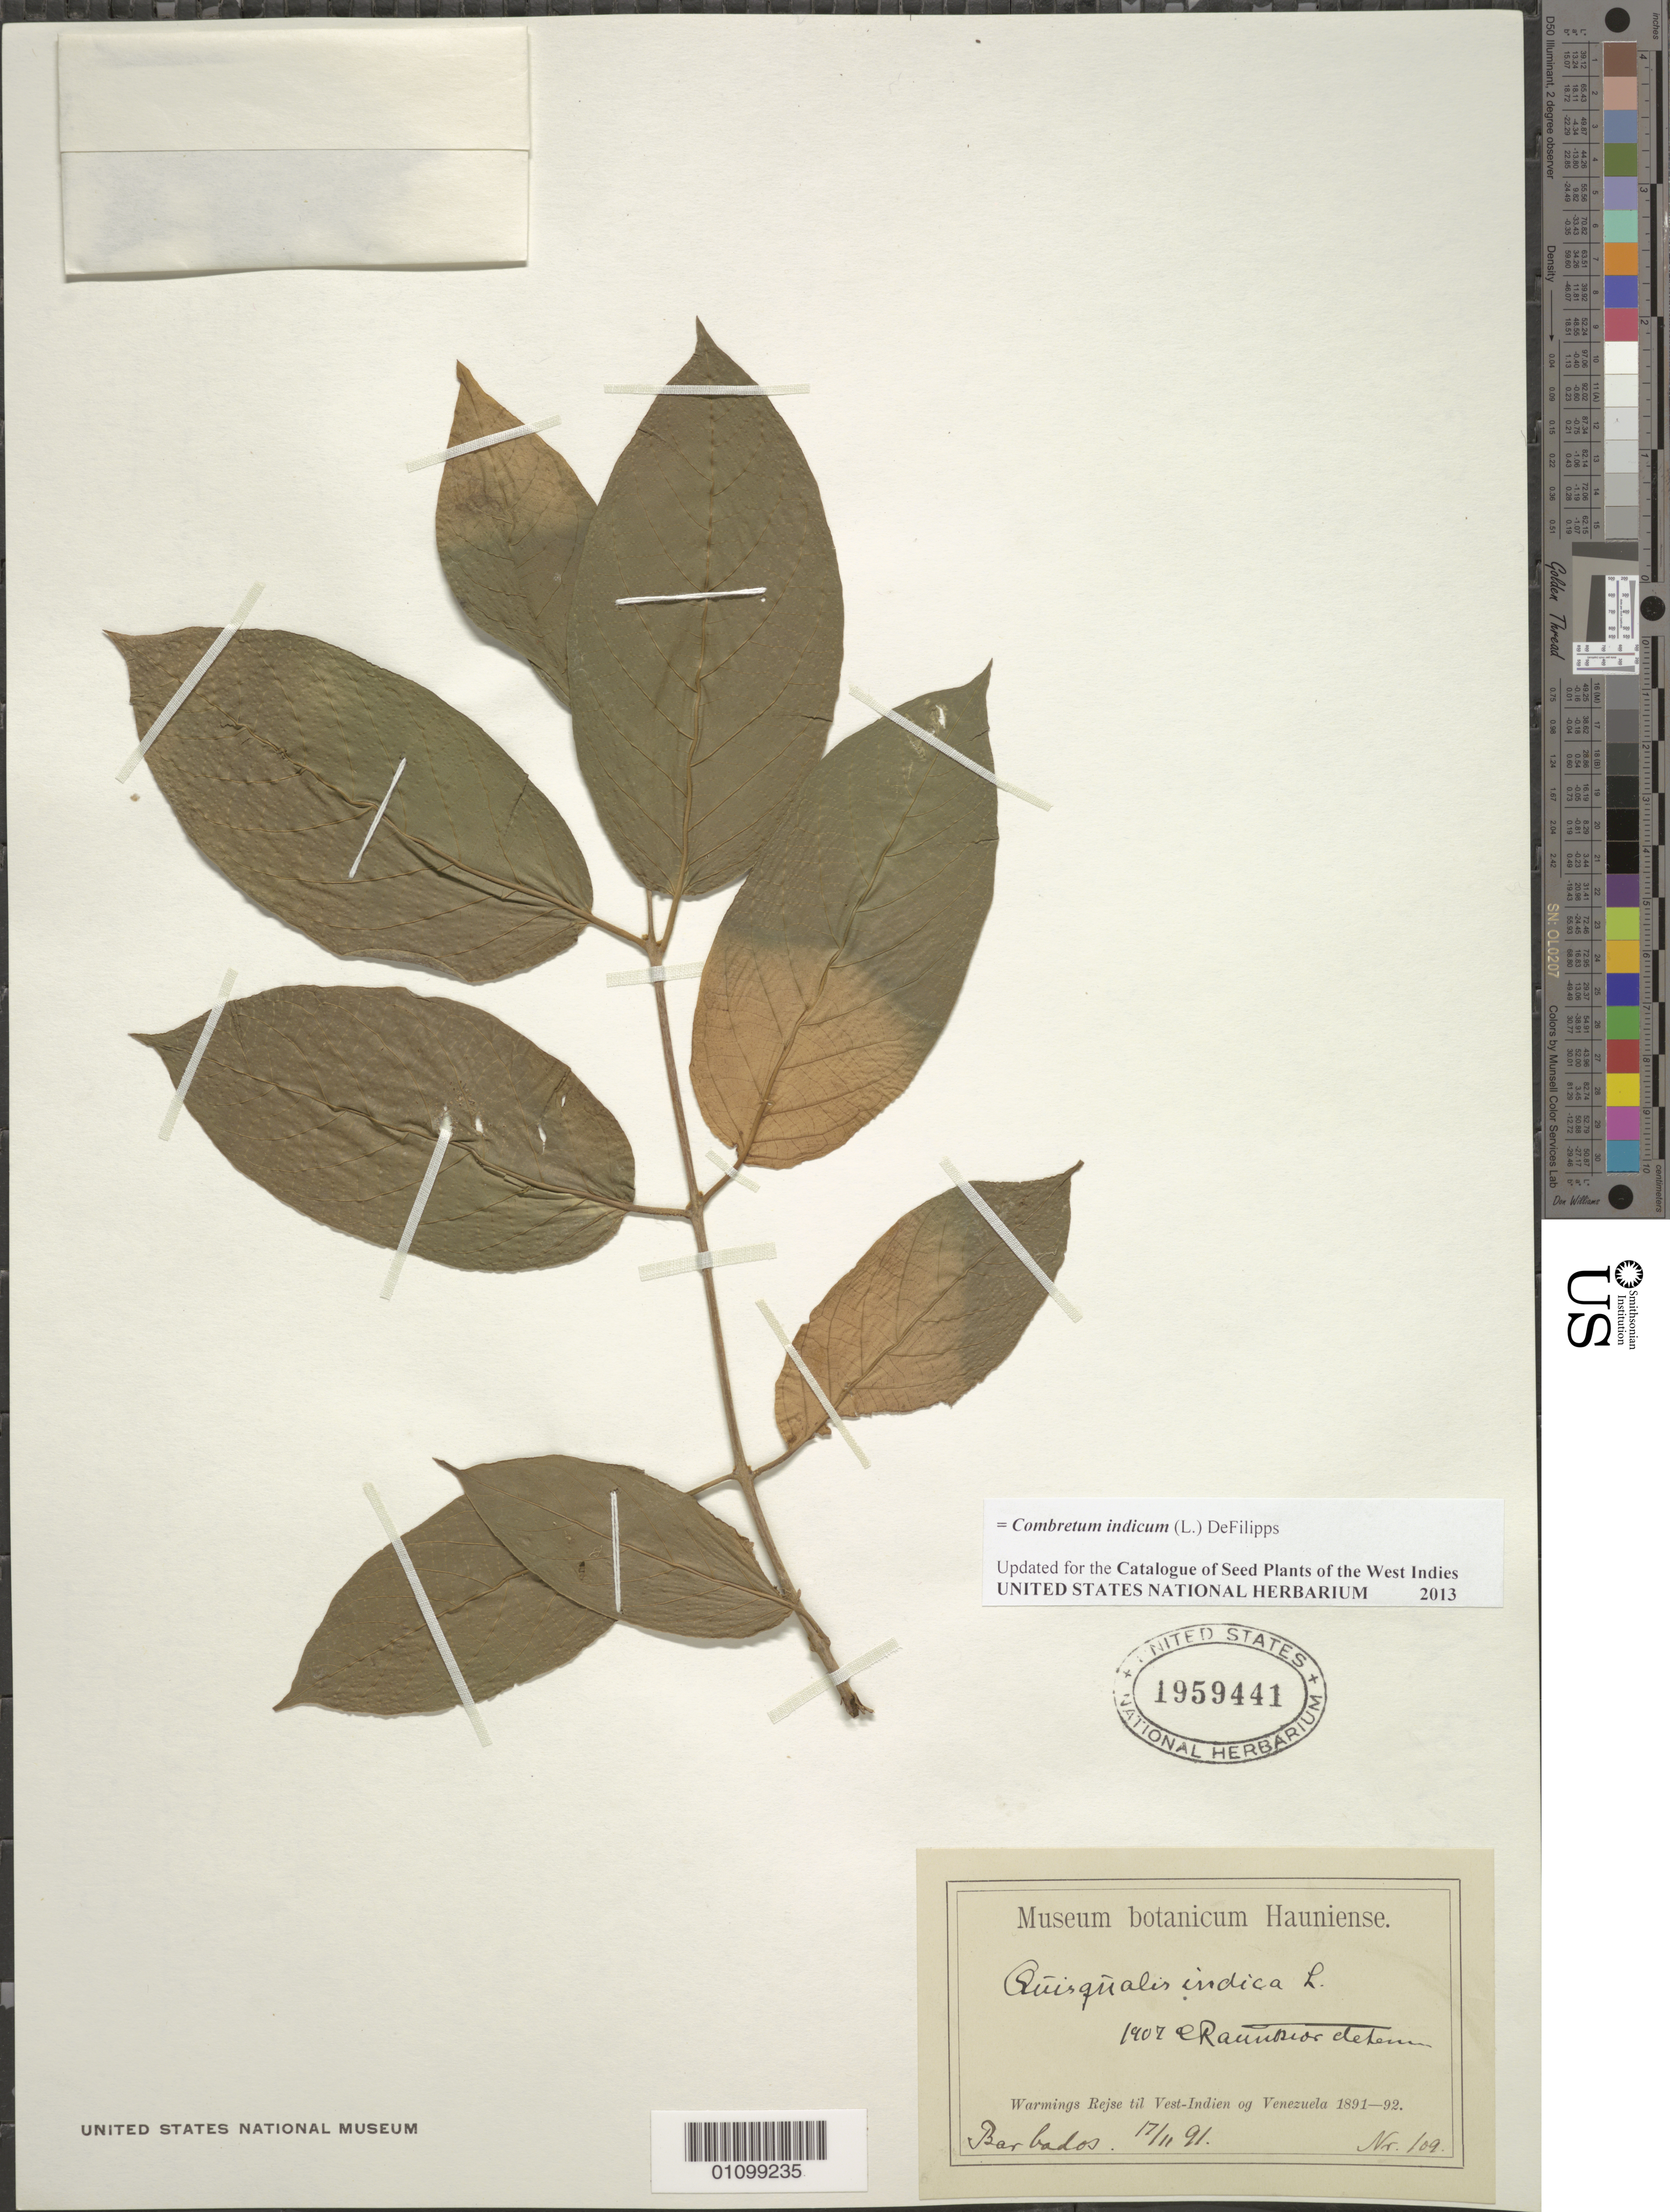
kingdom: Plantae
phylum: Tracheophyta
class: Magnoliopsida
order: Myrtales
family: Combretaceae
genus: Combretum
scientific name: Combretum indicum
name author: (L.) DeFilipps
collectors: W. Rejse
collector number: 109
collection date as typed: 17 Nov 1891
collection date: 1891-11-17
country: Barbados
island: Barbados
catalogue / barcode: US 1959441